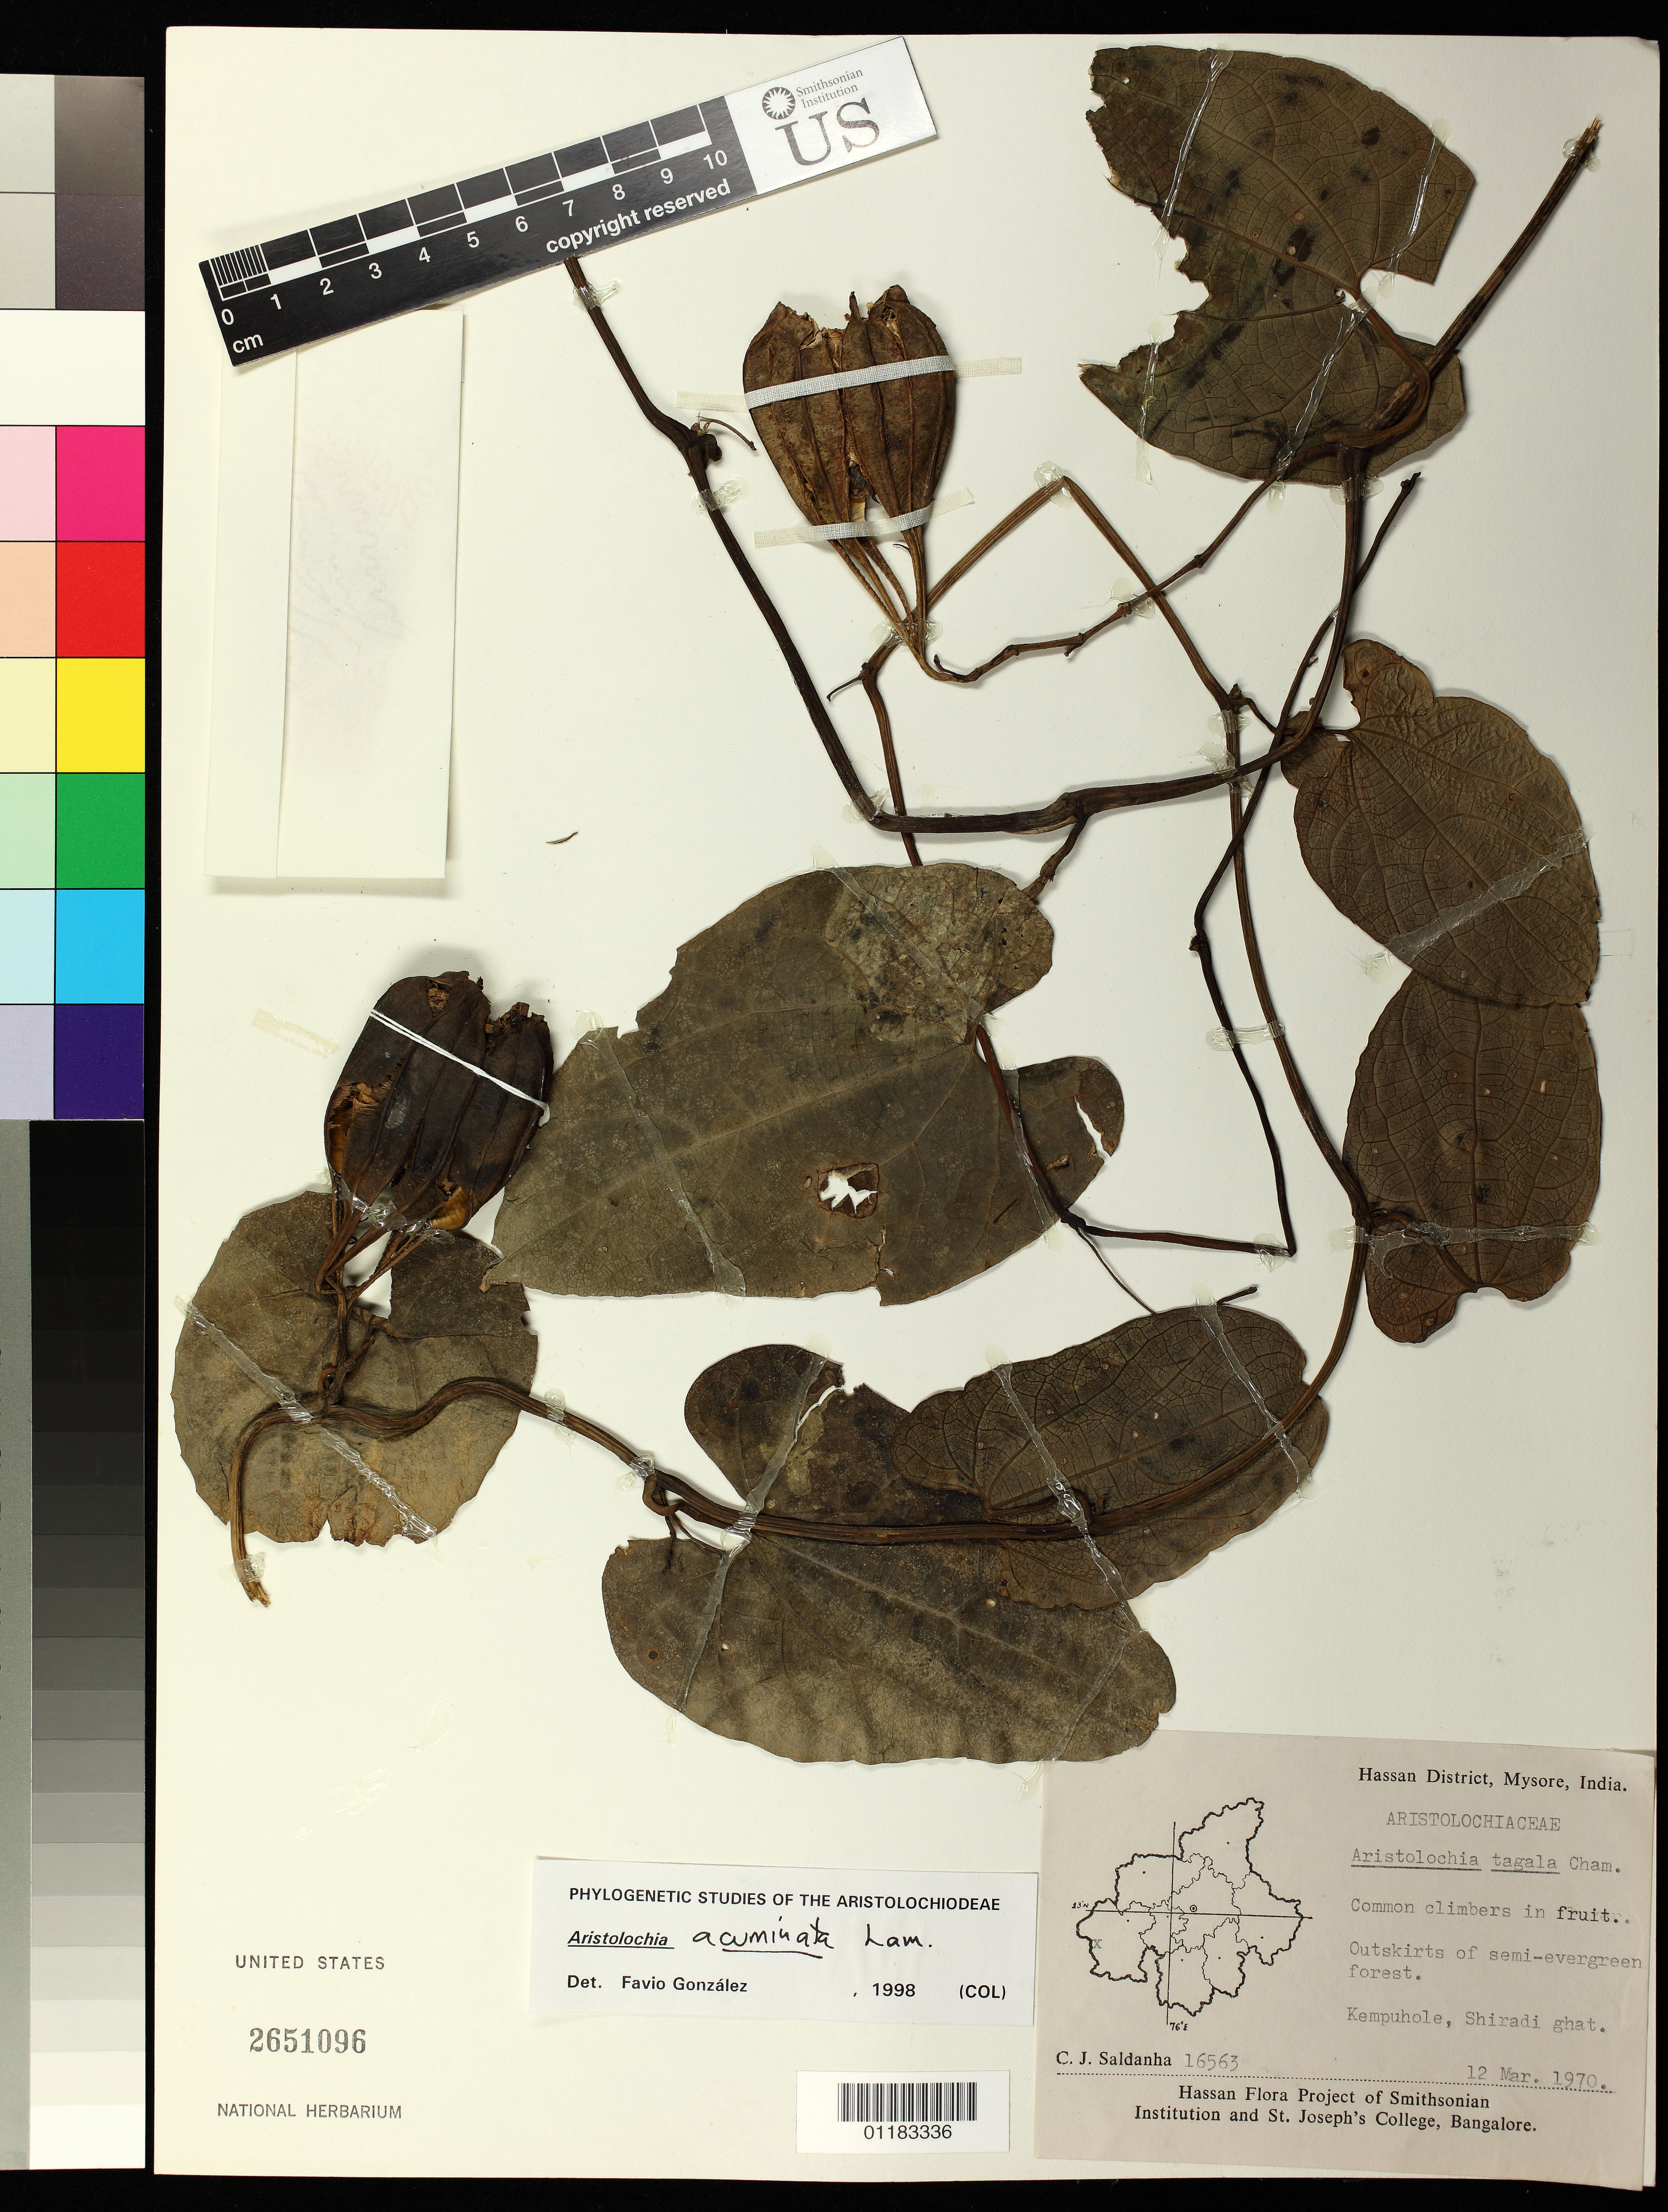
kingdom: Plantae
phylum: Tracheophyta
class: Magnoliopsida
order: Piperales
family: Aristolochiaceae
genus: Aristolochia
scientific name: Aristolochia acuminata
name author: Lam.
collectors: C. J. Saldanha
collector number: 16563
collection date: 1970-03-12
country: India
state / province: Karnataka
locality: Hassan district, Kempuhole, Shiradi ghat.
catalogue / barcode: US 2651096